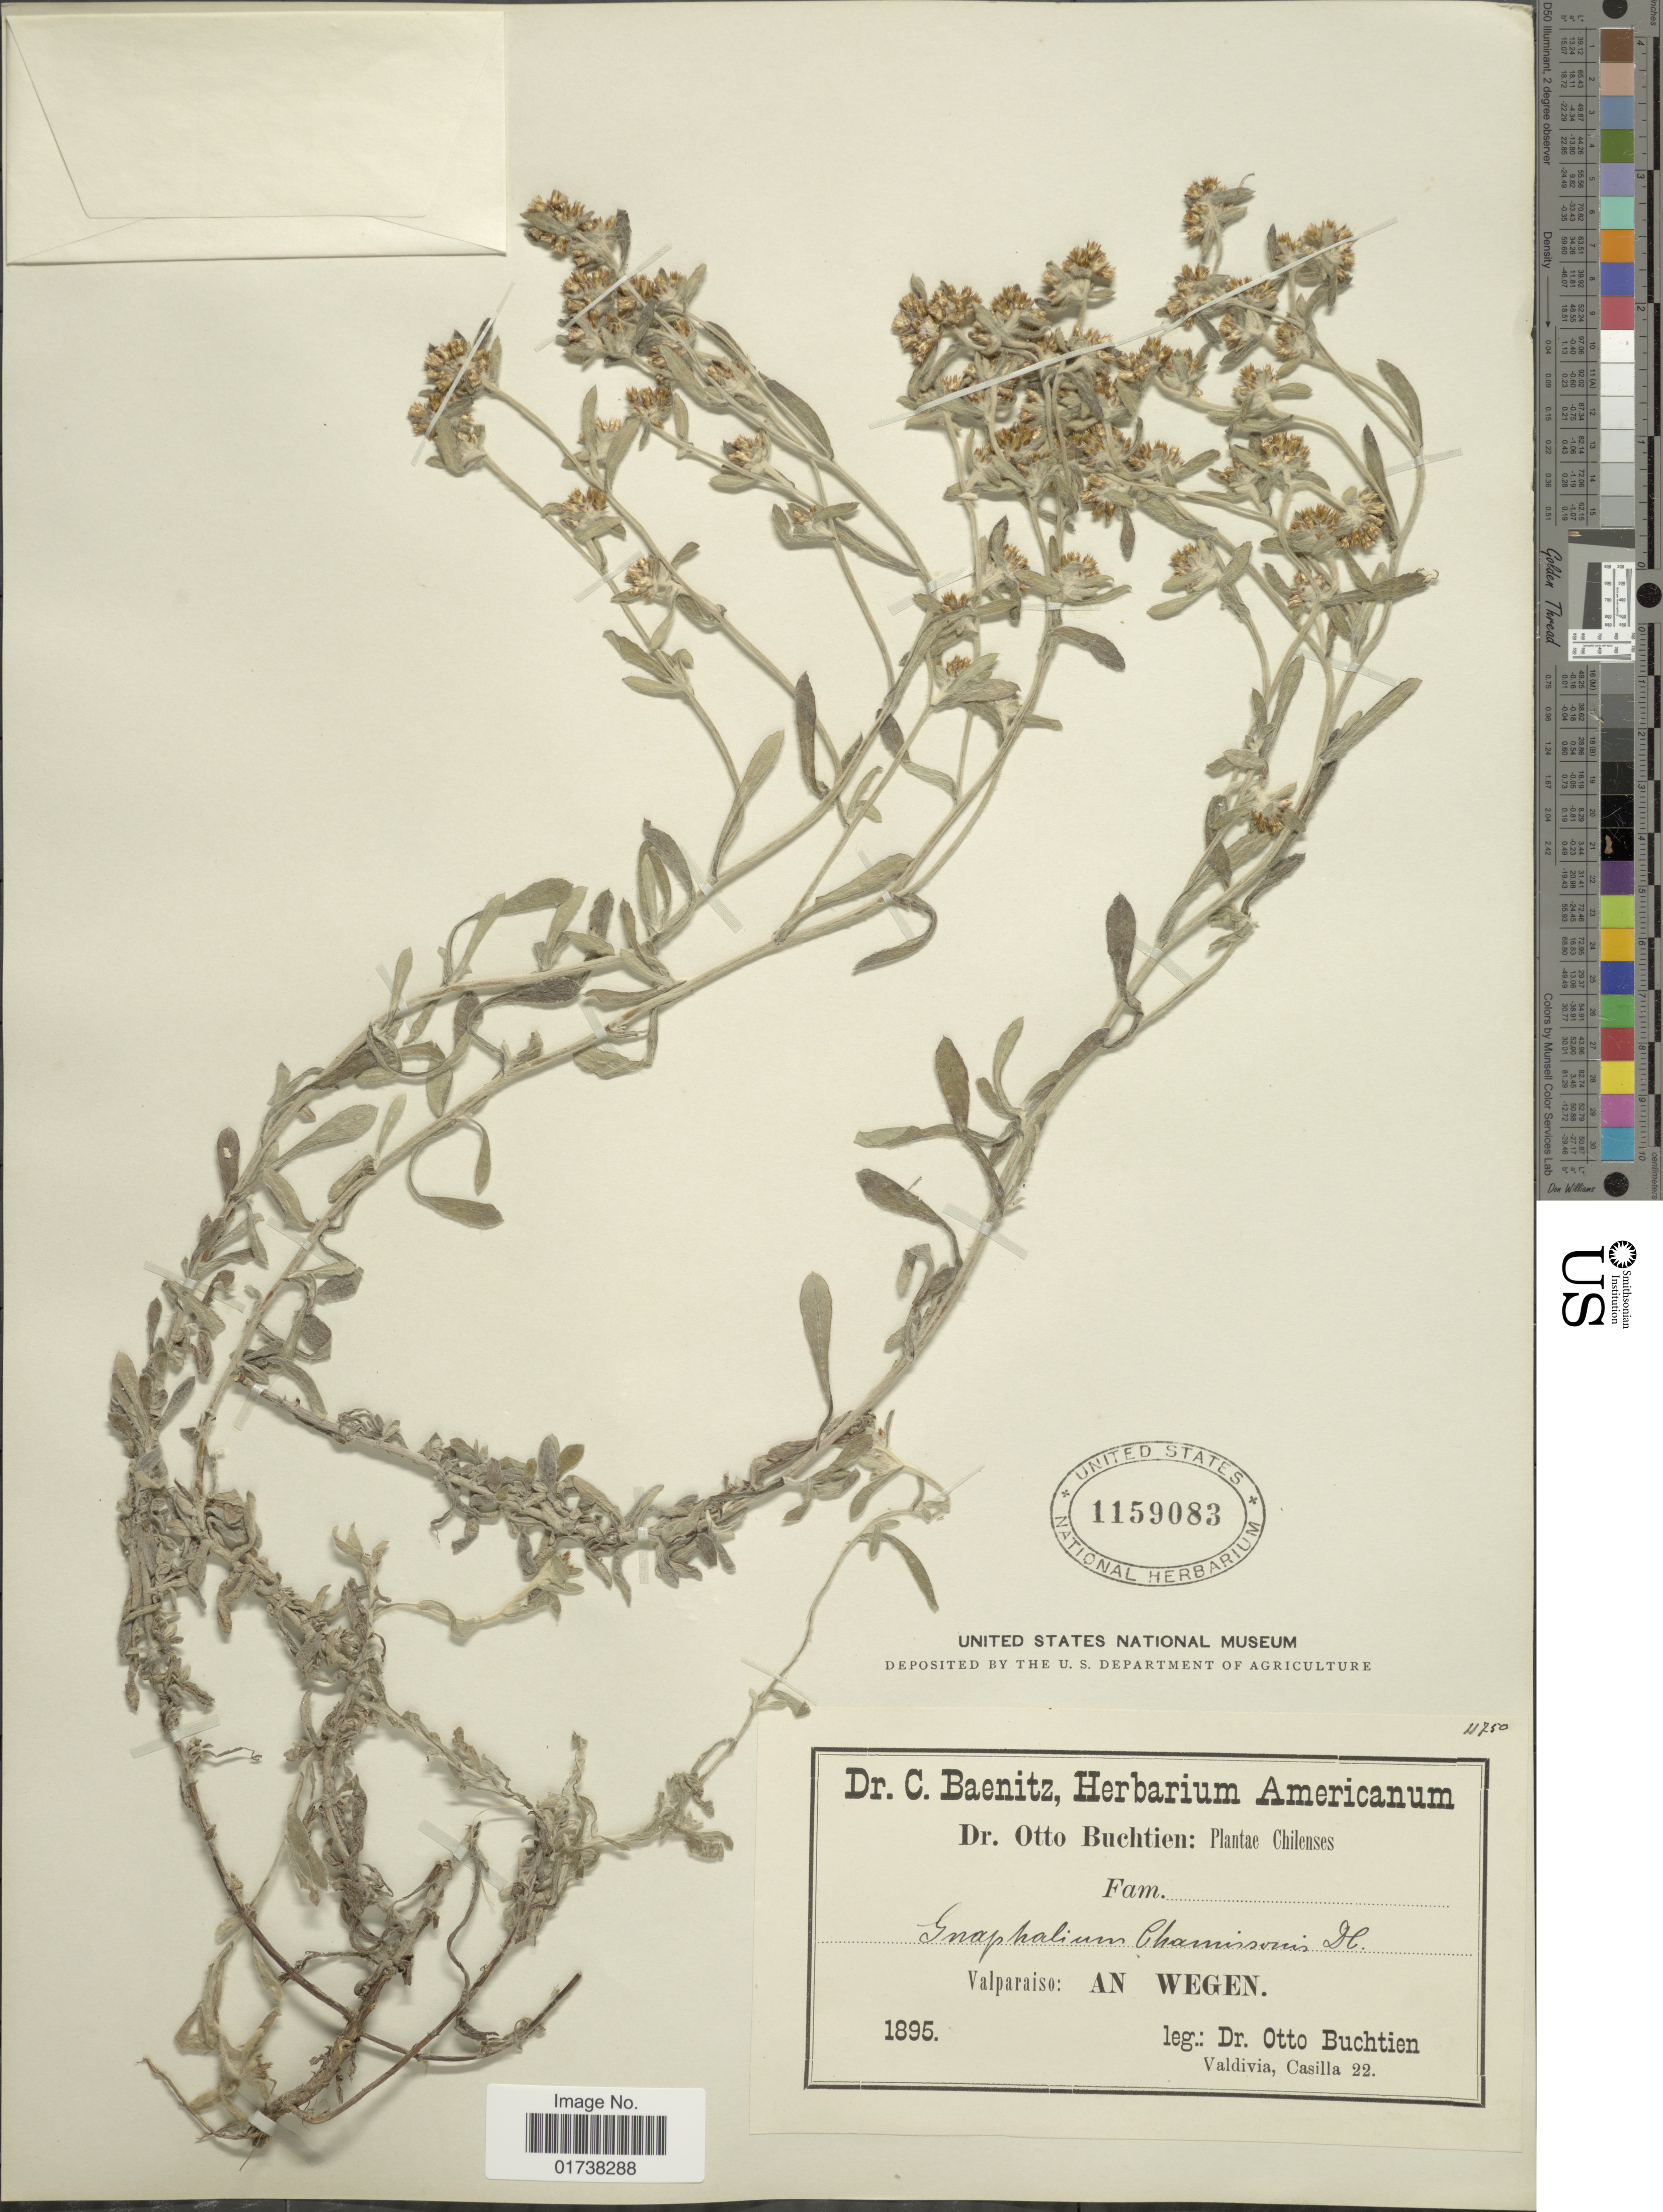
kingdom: Plantae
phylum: Tracheophyta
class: Magnoliopsida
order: Asterales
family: Asteraceae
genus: Gamochaeta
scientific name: Gamochaeta chamissonis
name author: (DC.) Cabrera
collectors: O. Buchtien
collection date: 1895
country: Chile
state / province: Valparaíso (V)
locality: An Wegen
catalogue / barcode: US 1159083